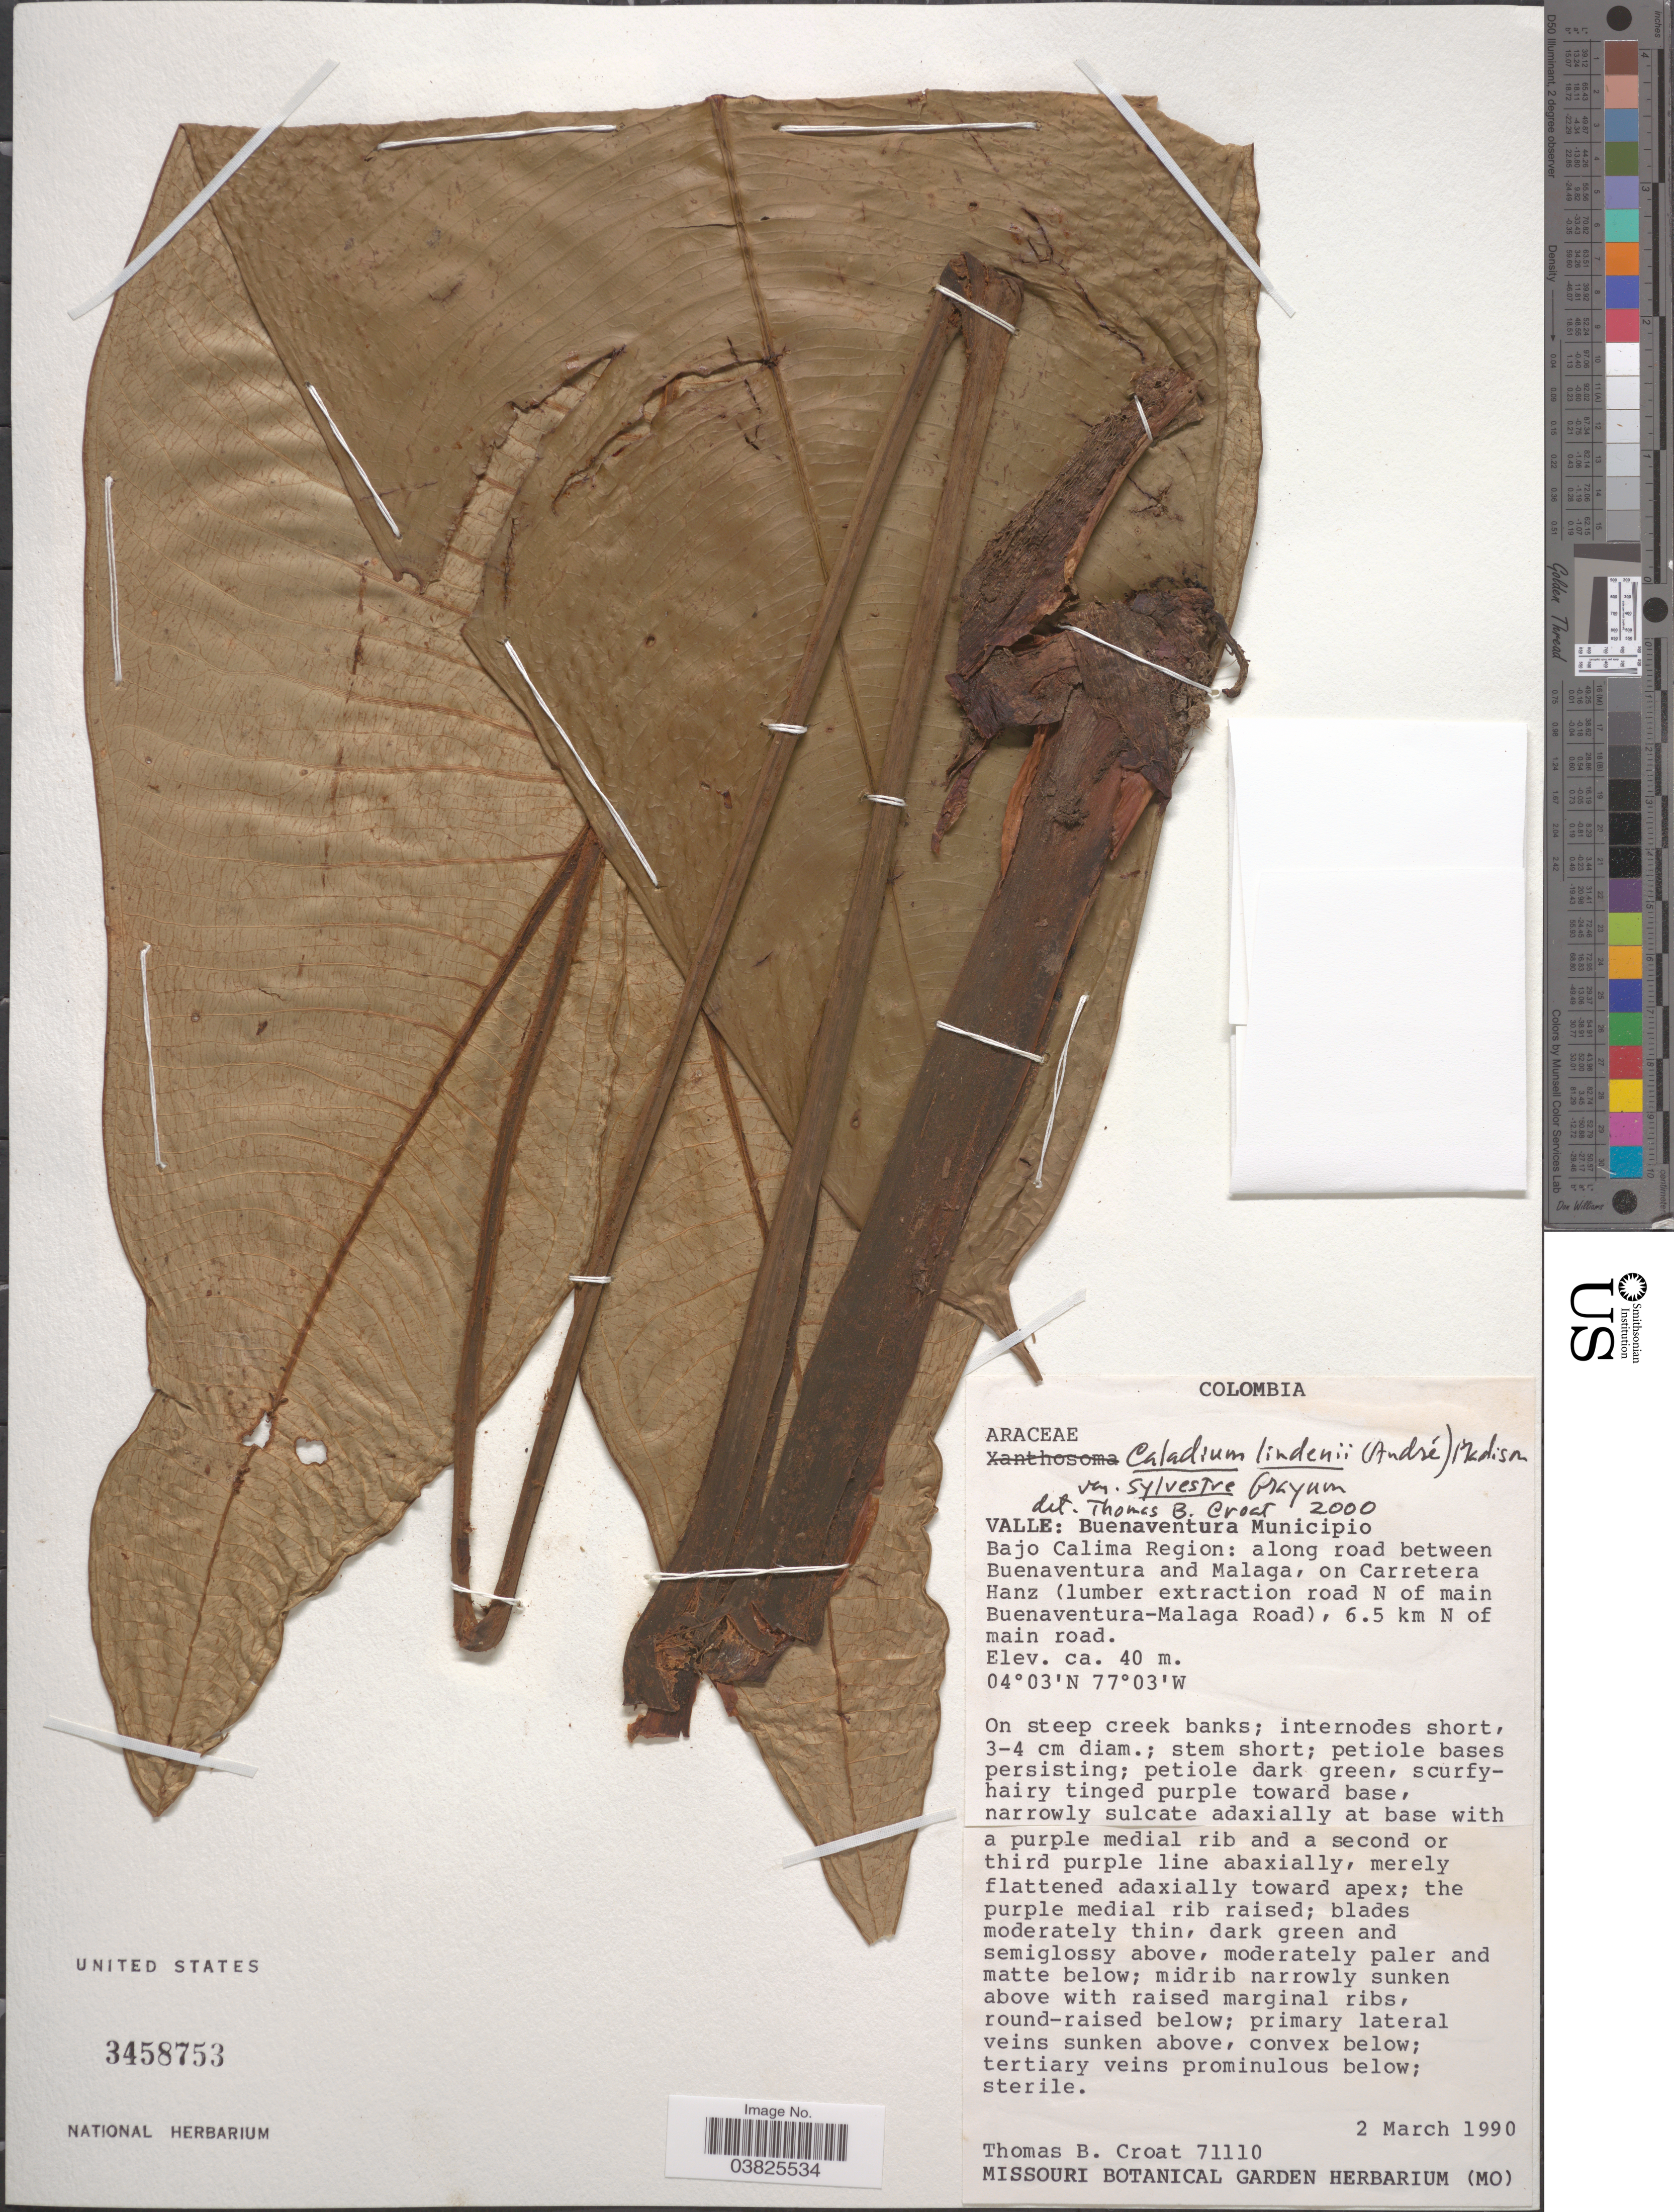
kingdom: Plantae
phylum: Tracheophyta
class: Liliopsida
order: Alismatales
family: Araceae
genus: Caladium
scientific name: Caladium lindenii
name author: (André) Madison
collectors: T. B. Croat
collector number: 71110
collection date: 1990-03-02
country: Colombia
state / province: Valle del Cauca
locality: Valle: Buenaventura Municipio. Bajo Calima Region: along road between Buenaventura and Malaga, on Carretera Hanz (lumber extraction road N of main Buenaventura-Malaga Road), 6.5 km N of main road. On steep creek banks.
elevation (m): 40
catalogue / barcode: US 3458753